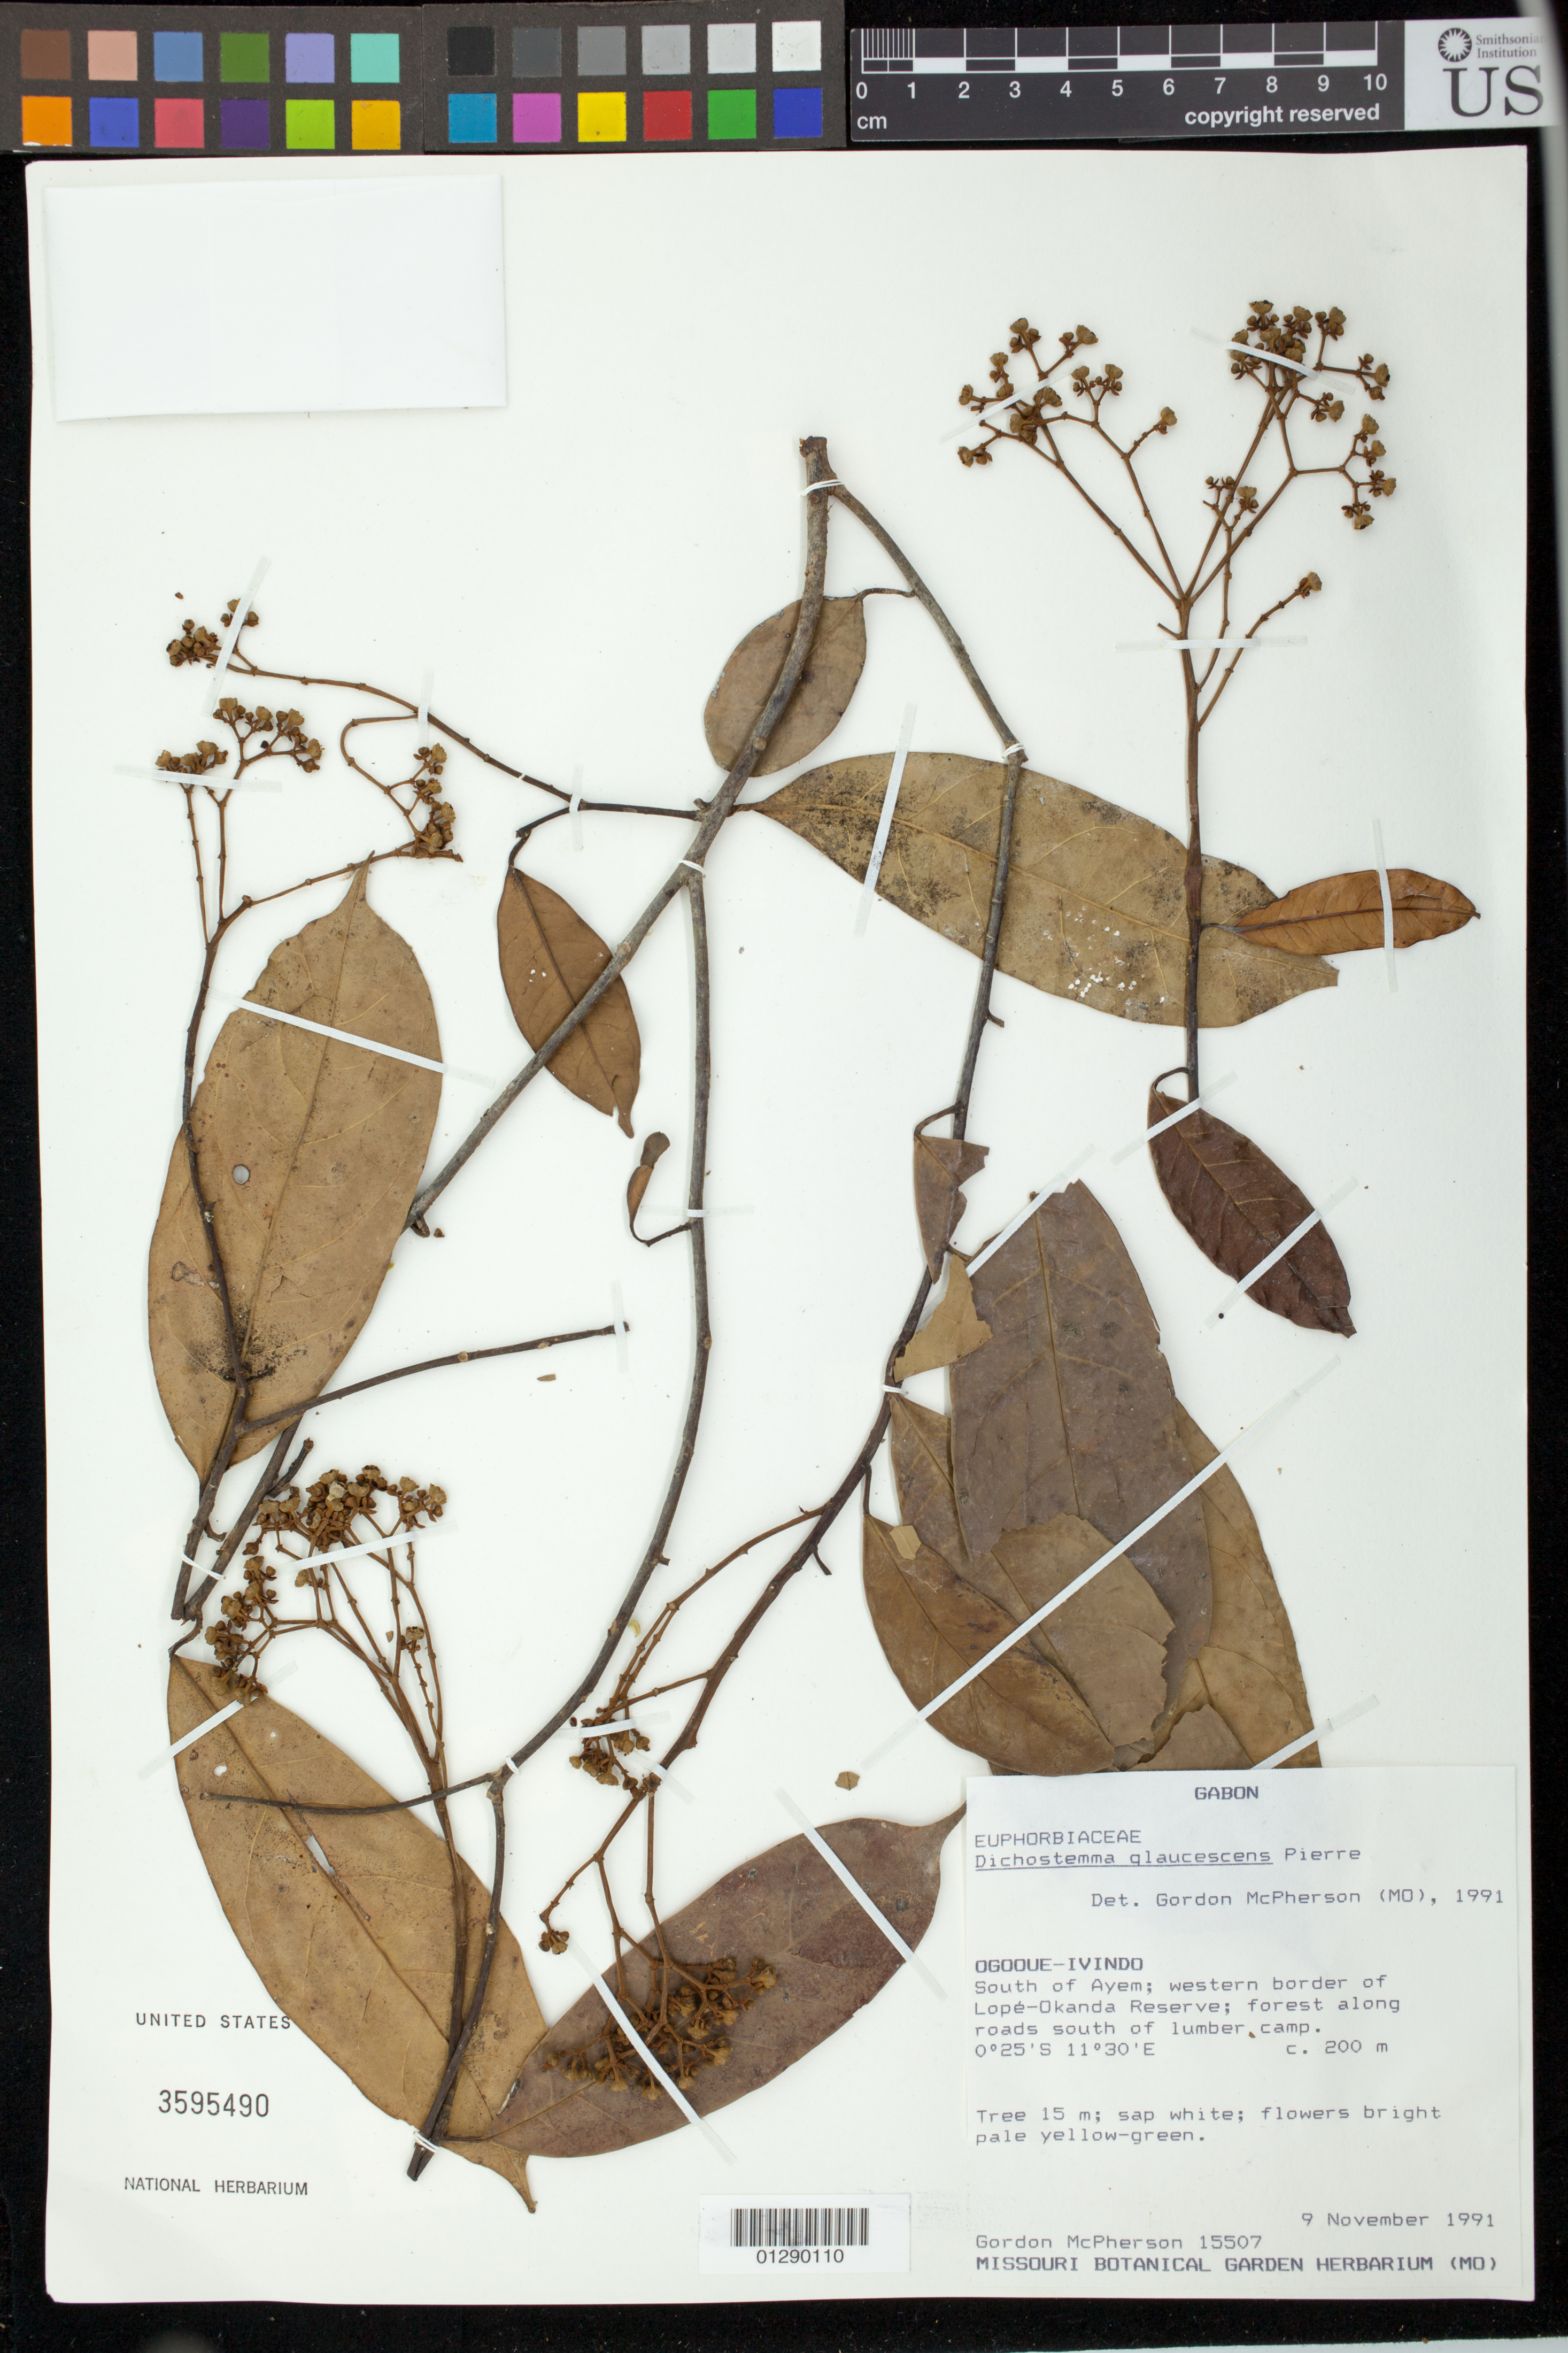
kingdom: Plantae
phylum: Tracheophyta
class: Magnoliopsida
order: Malpighiales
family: Euphorbiaceae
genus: Dichostemma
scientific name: Dichostemma glaucescens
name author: Pierre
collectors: G. D. McPherson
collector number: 15507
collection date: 1991-11-09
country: Gabon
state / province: Ogooue-Ivindo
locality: South of Ayem; western border of Lope-Okanda Reserve; along roads south of lumber camp.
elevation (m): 200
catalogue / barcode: US 3595490